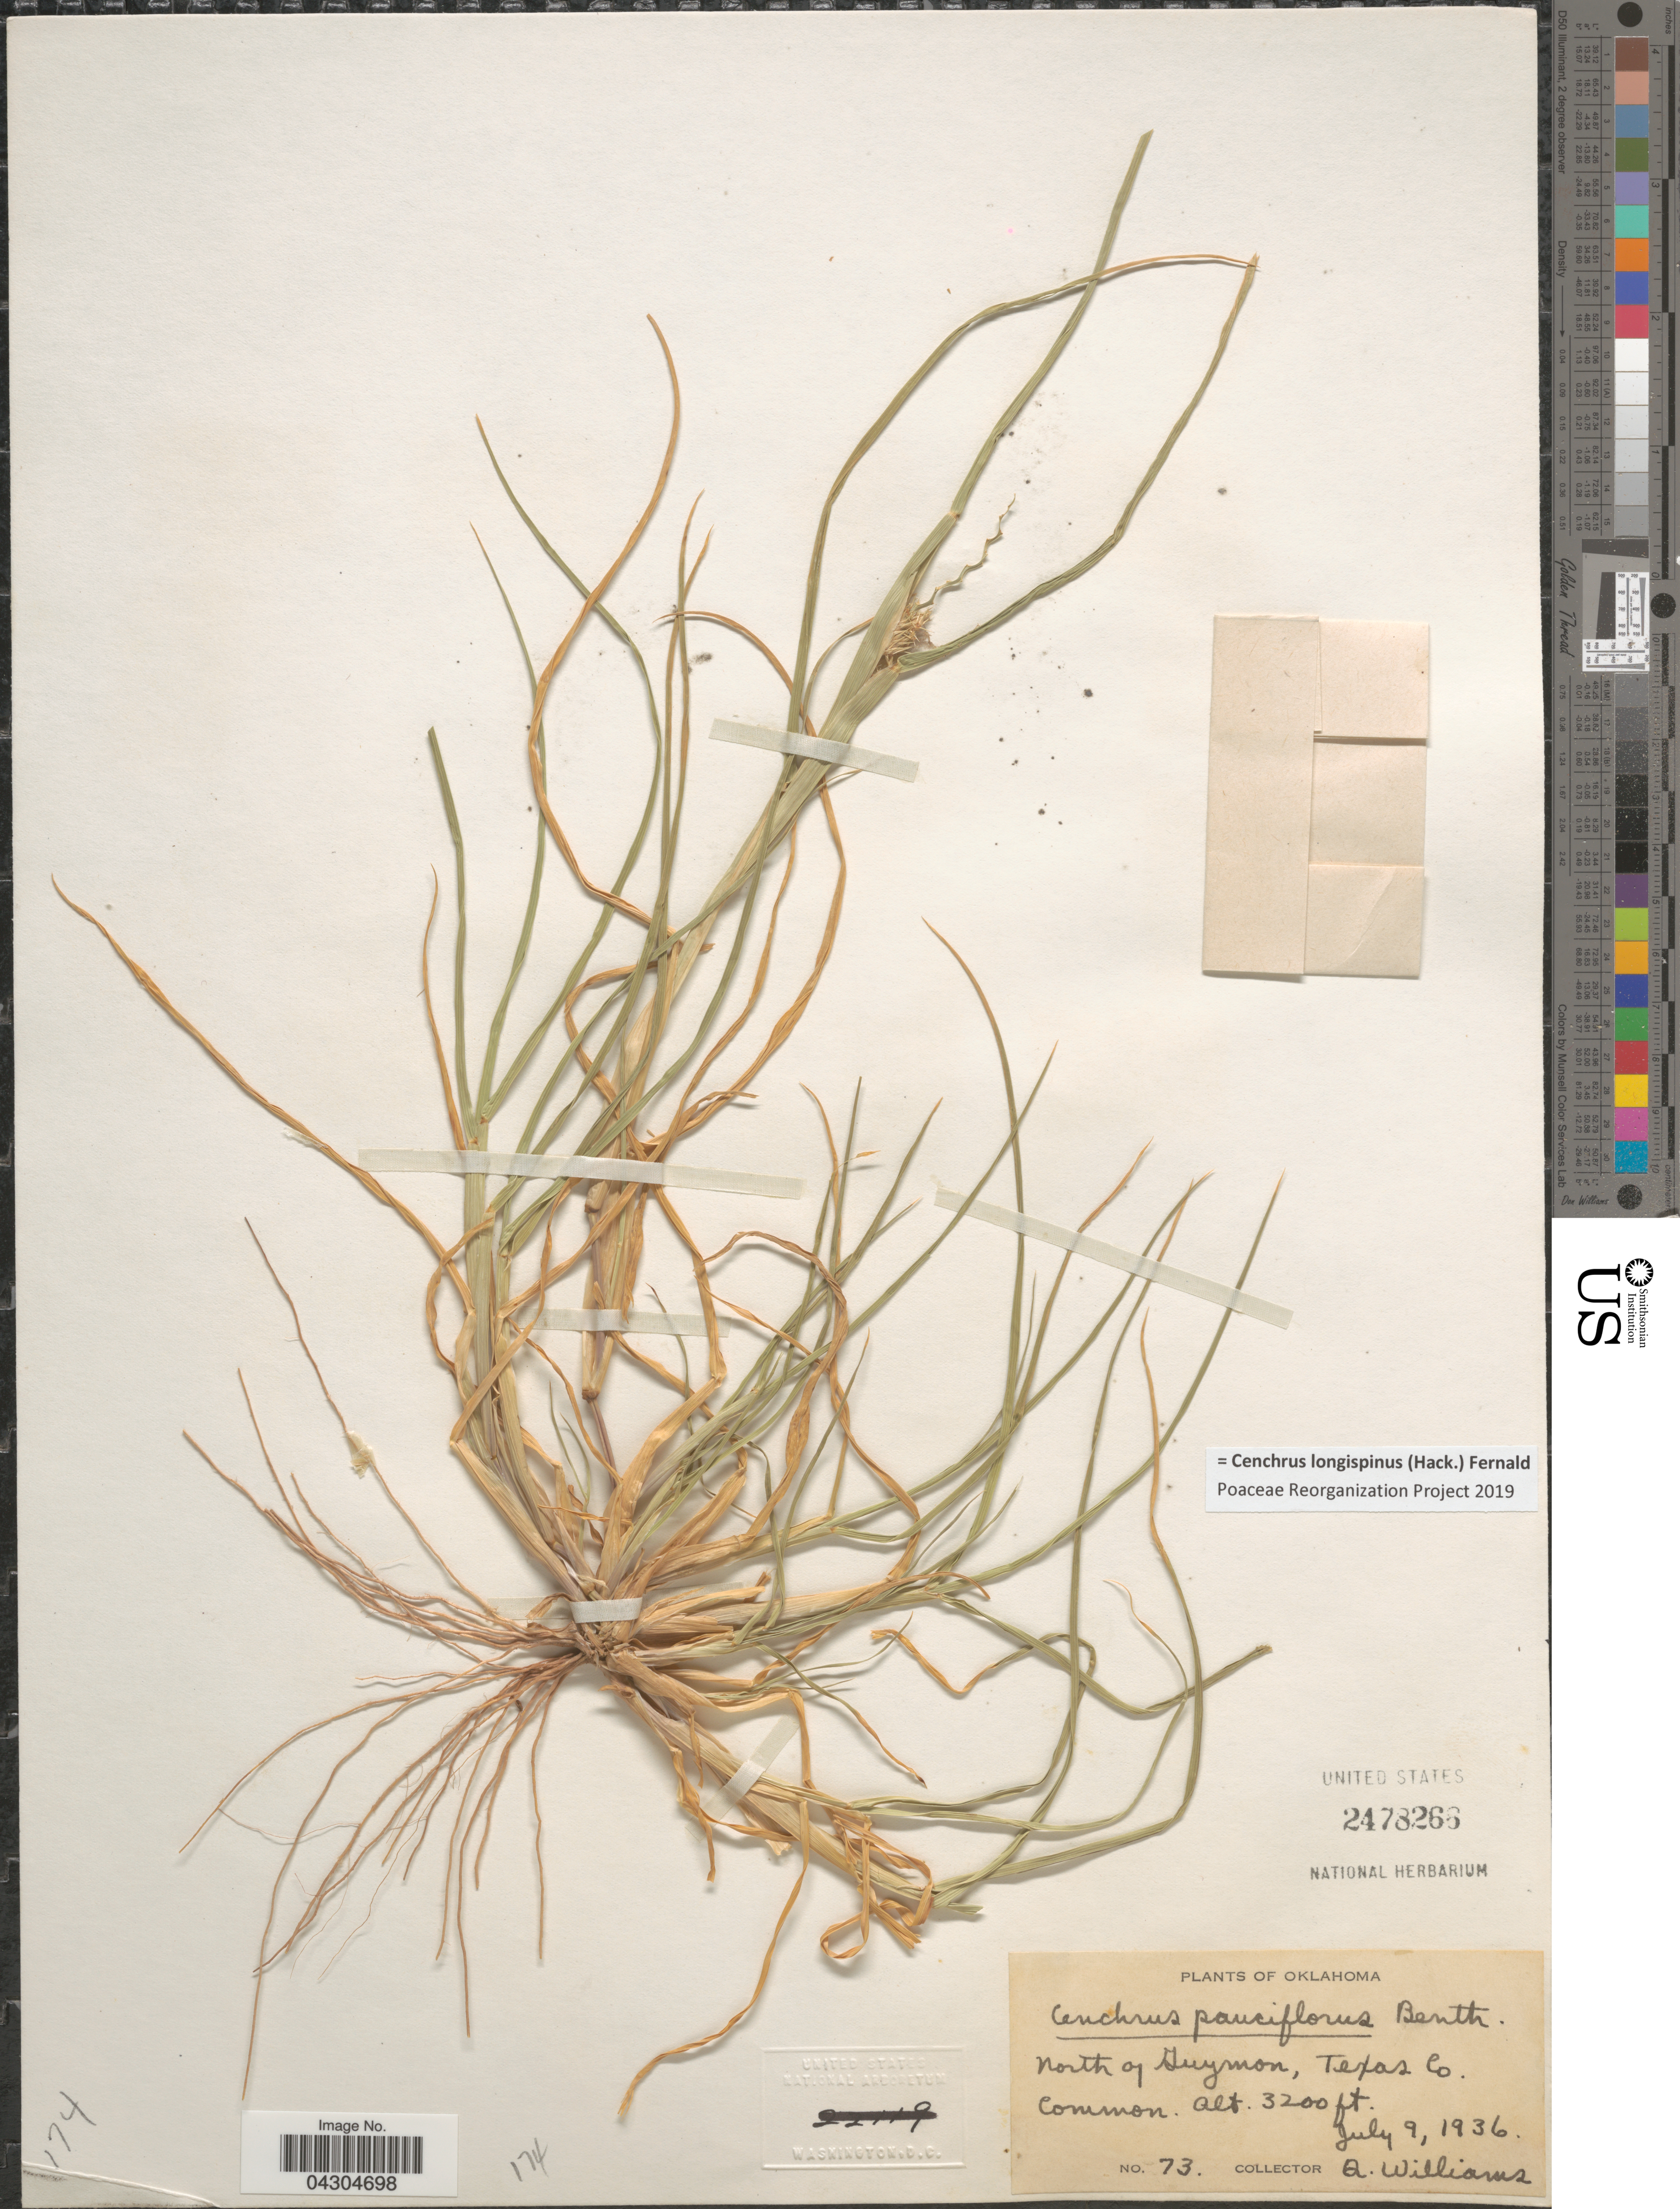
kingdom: Plantae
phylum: Tracheophyta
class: Liliopsida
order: Poales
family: Poaceae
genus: Cenchrus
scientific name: Cenchrus longispinus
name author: (Hack.) Fernald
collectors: A. Williams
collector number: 73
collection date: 1936-07-09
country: United States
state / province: Oklahoma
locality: North of Guymon, Texas Co.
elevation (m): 975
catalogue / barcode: US 2478266